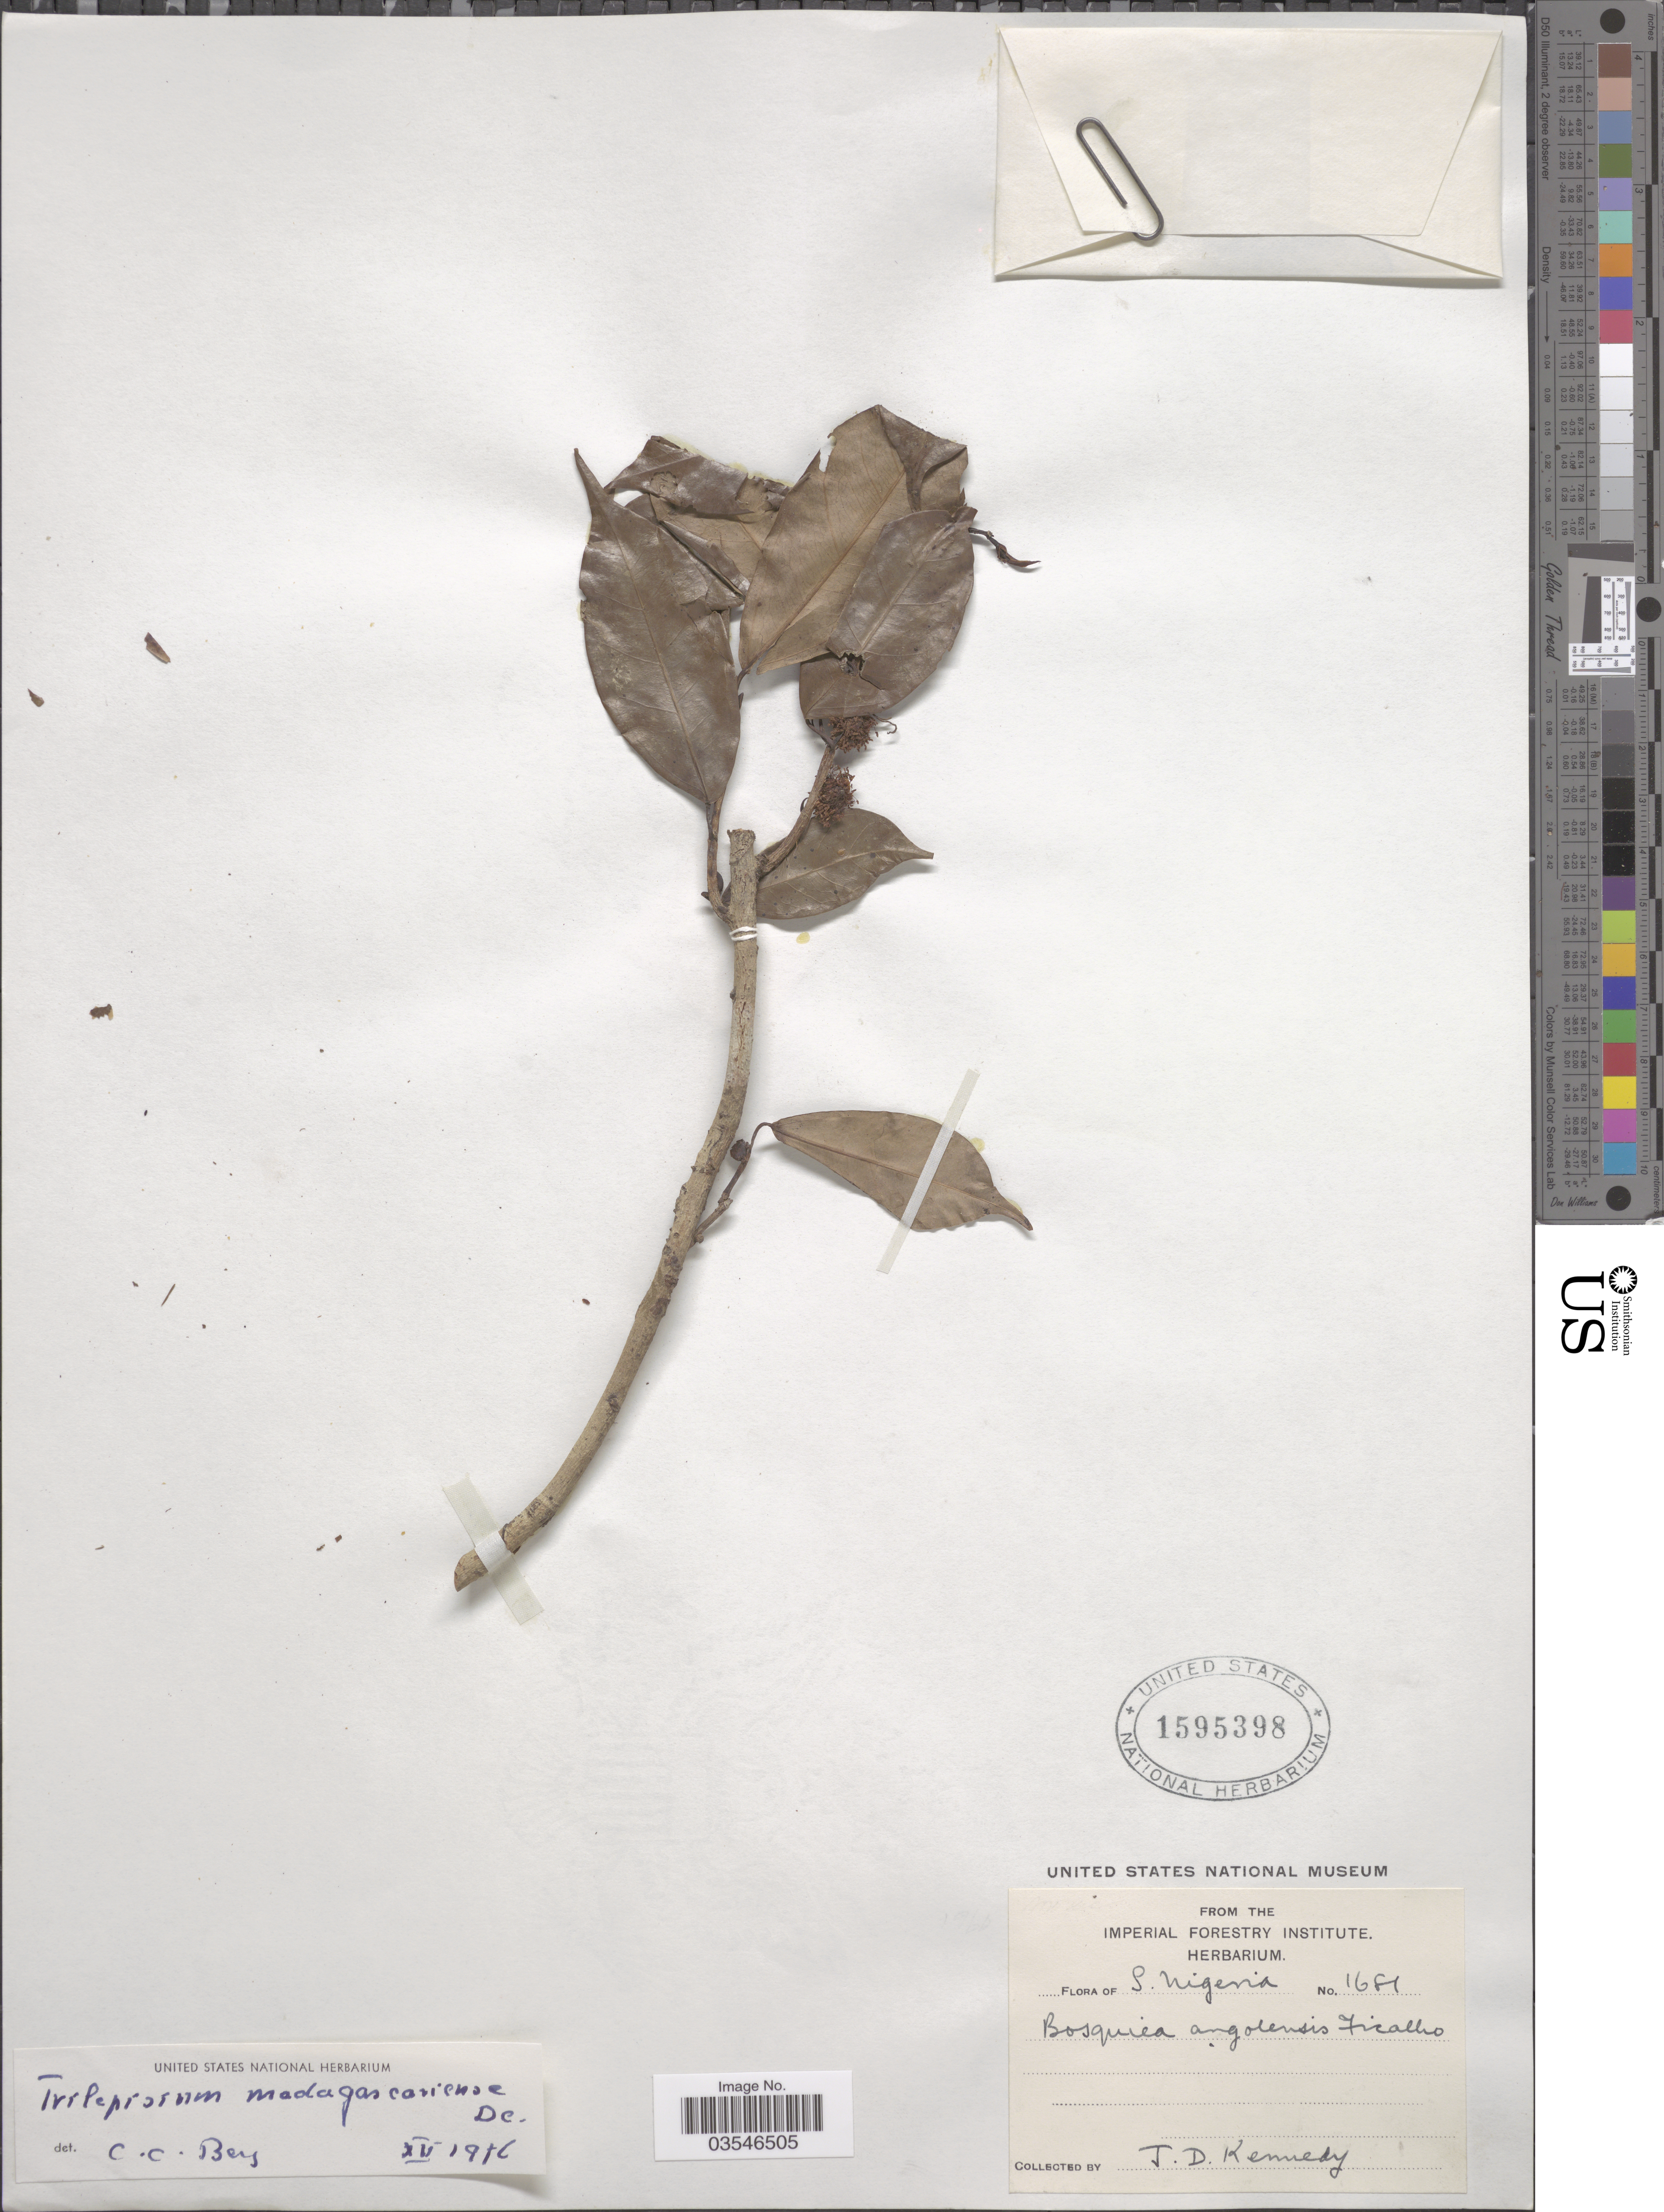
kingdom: Plantae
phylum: Tracheophyta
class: Magnoliopsida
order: Rosales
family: Moraceae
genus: Trilepisium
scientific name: Trilepisium madagascariense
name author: DC.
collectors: J. D. Kennedy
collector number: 1681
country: Nigeria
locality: S. Nigeria.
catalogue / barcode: US 1595398